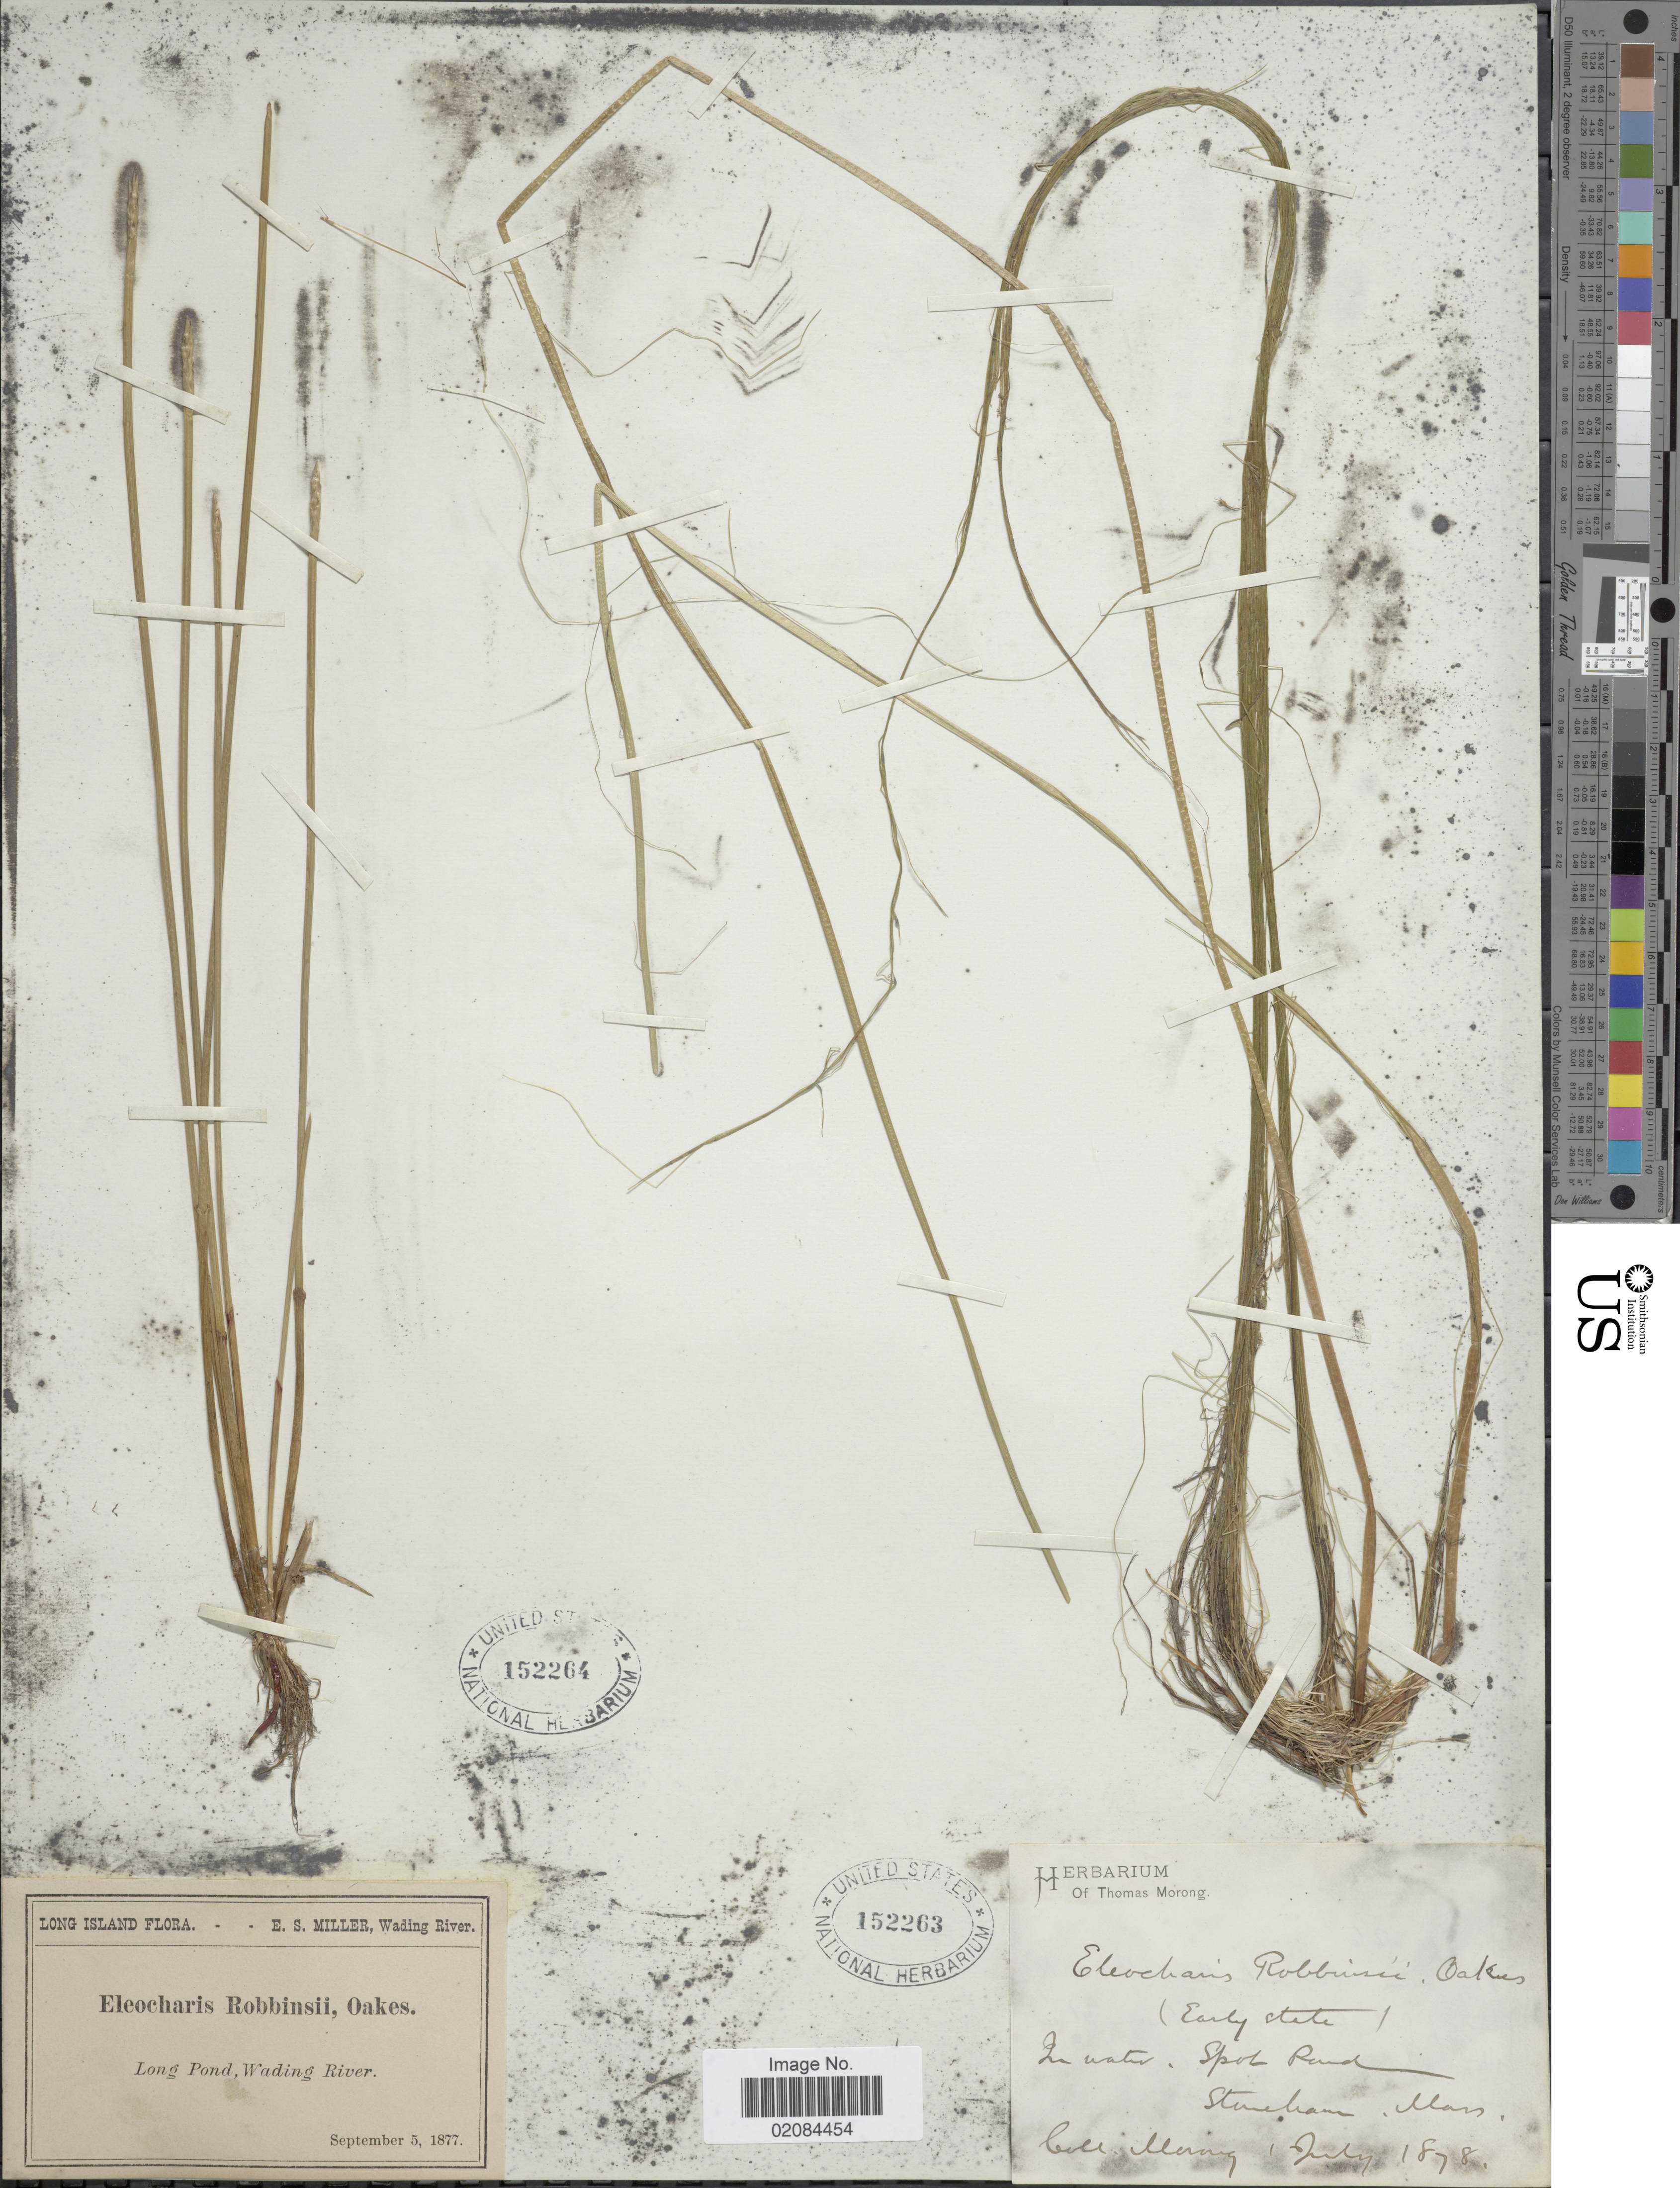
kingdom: Plantae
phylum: Tracheophyta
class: Liliopsida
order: Poales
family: Cyperaceae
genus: Eleocharis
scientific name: Eleocharis robbinsii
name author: Oakes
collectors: E. S. Miller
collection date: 1877-09-05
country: United States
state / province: New York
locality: Long island, Long Pond, Wading River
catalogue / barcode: US 152264